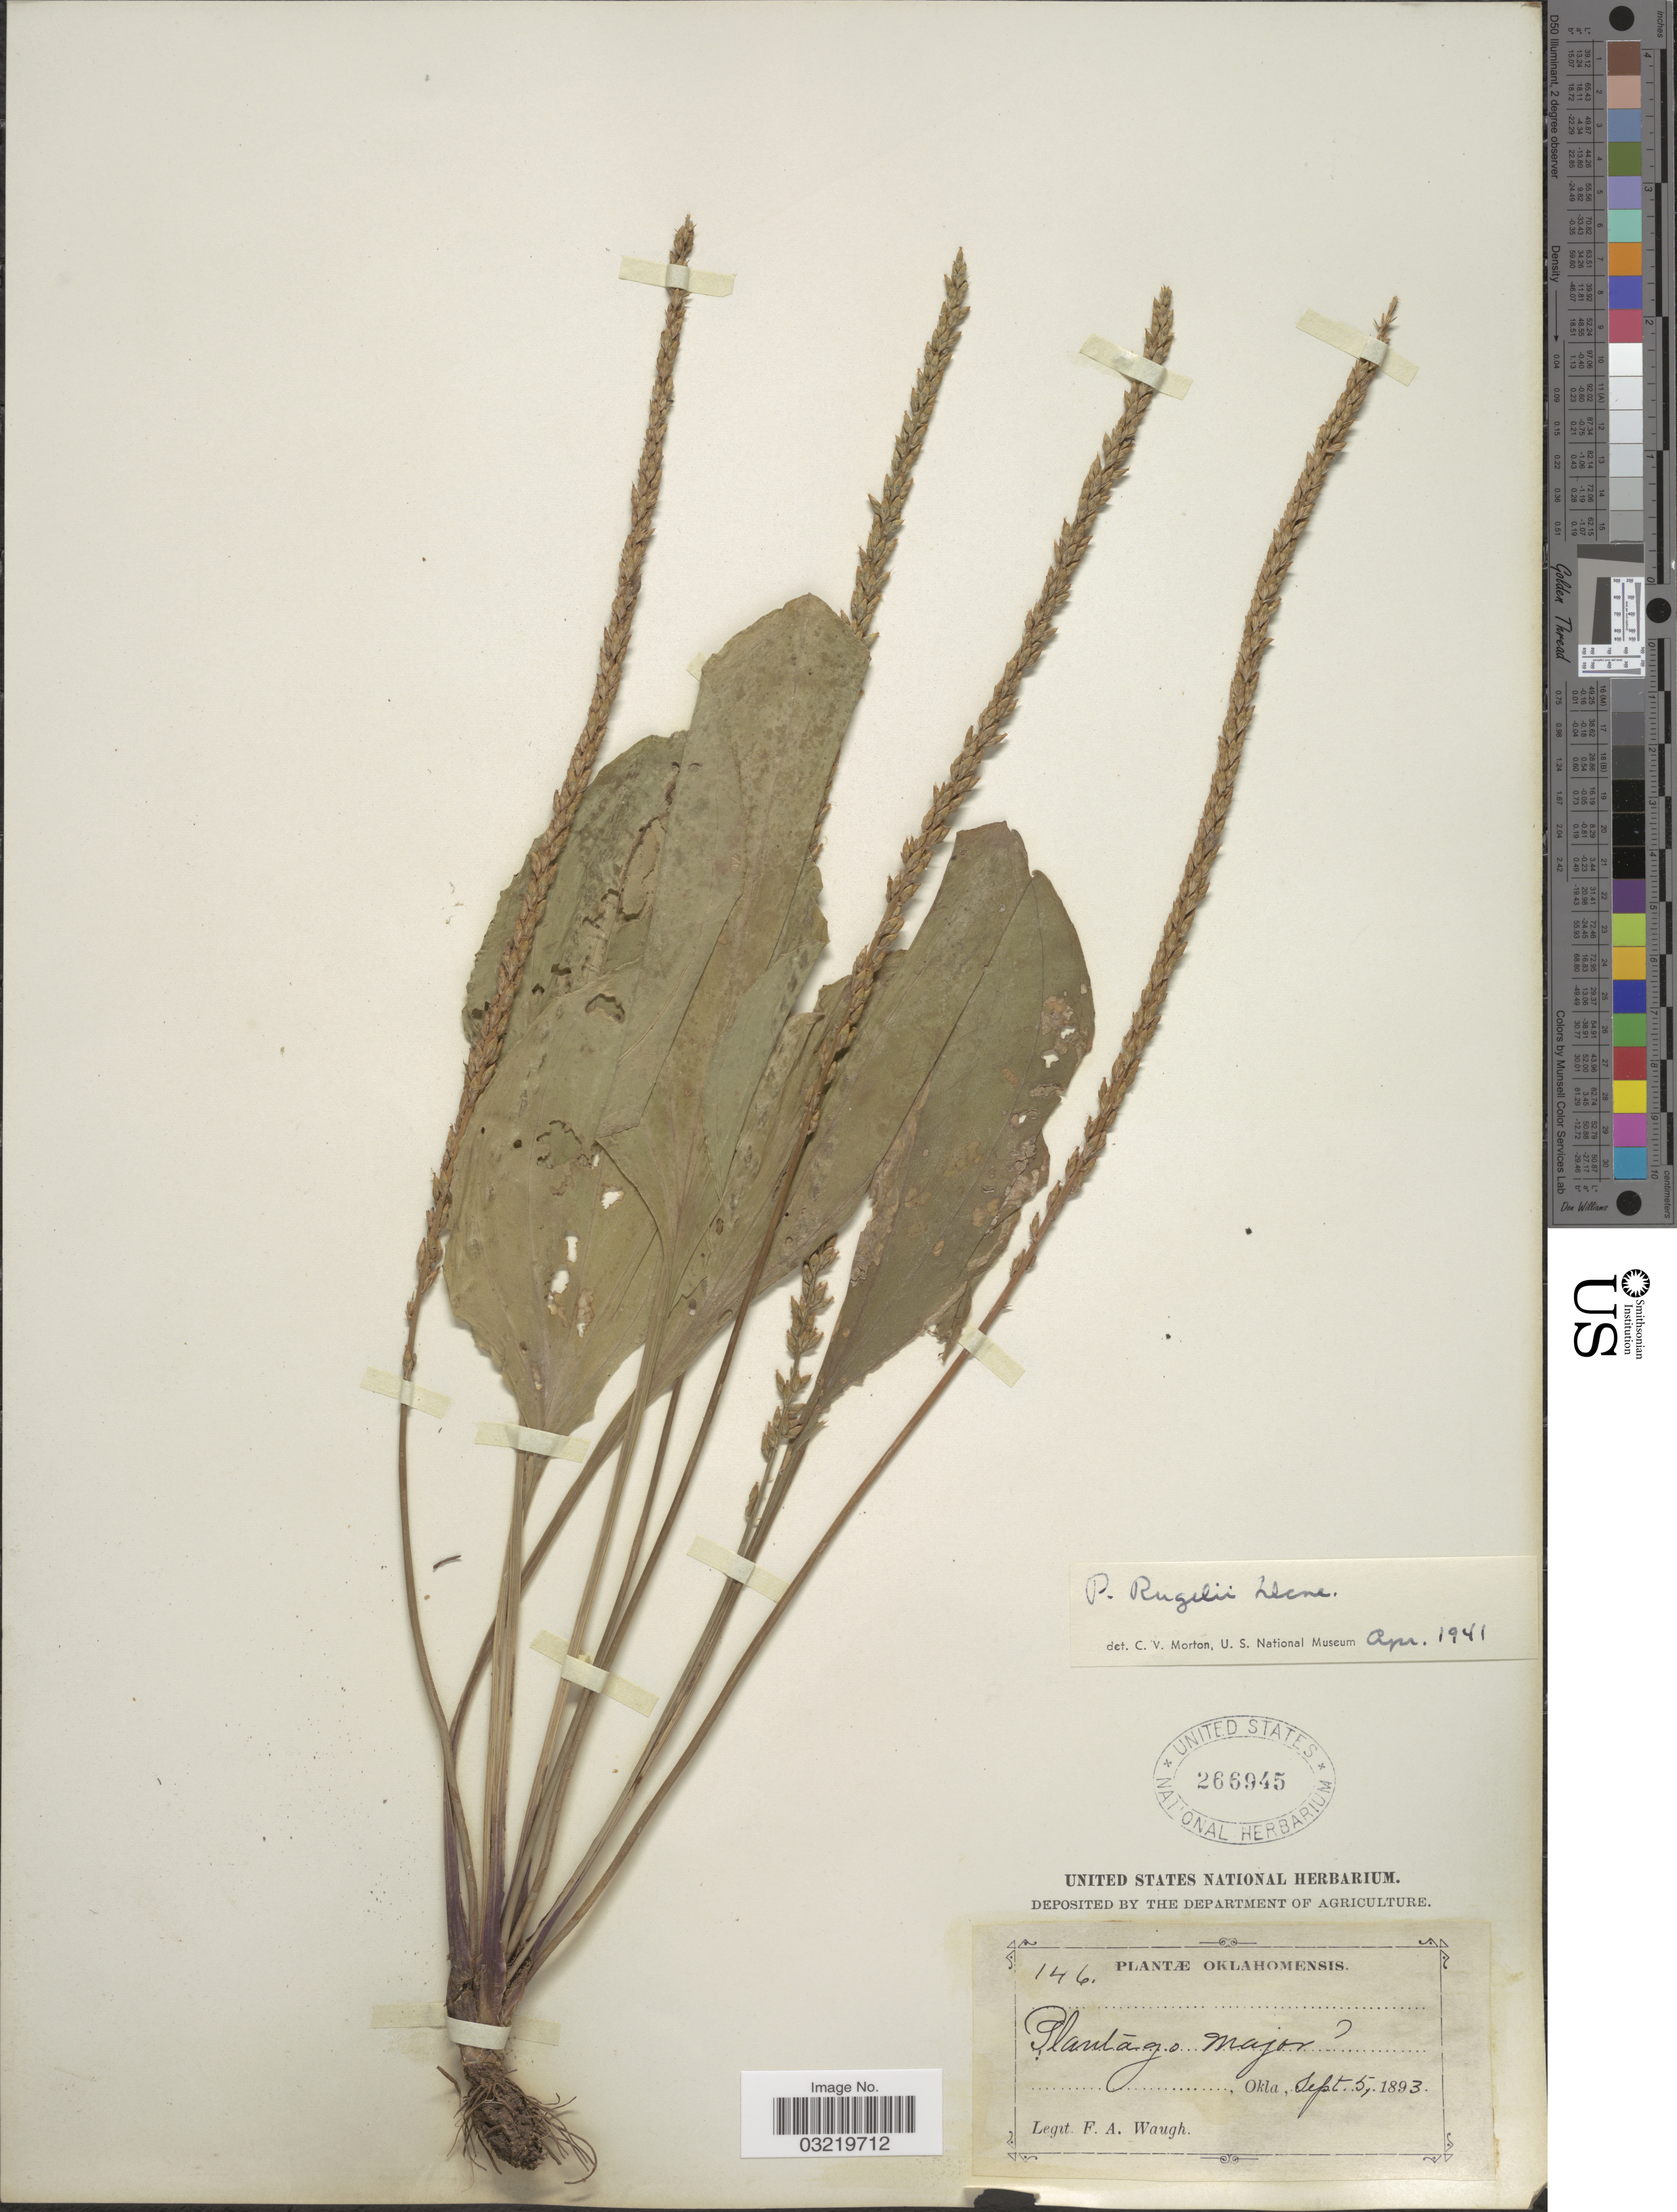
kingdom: Plantae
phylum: Tracheophyta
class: Magnoliopsida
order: Lamiales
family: Plantaginaceae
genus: Plantago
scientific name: Plantago rugelii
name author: Decne.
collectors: F. Waugh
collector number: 146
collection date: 1893-09-05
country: United States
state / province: Oklahoma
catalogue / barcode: US 266945